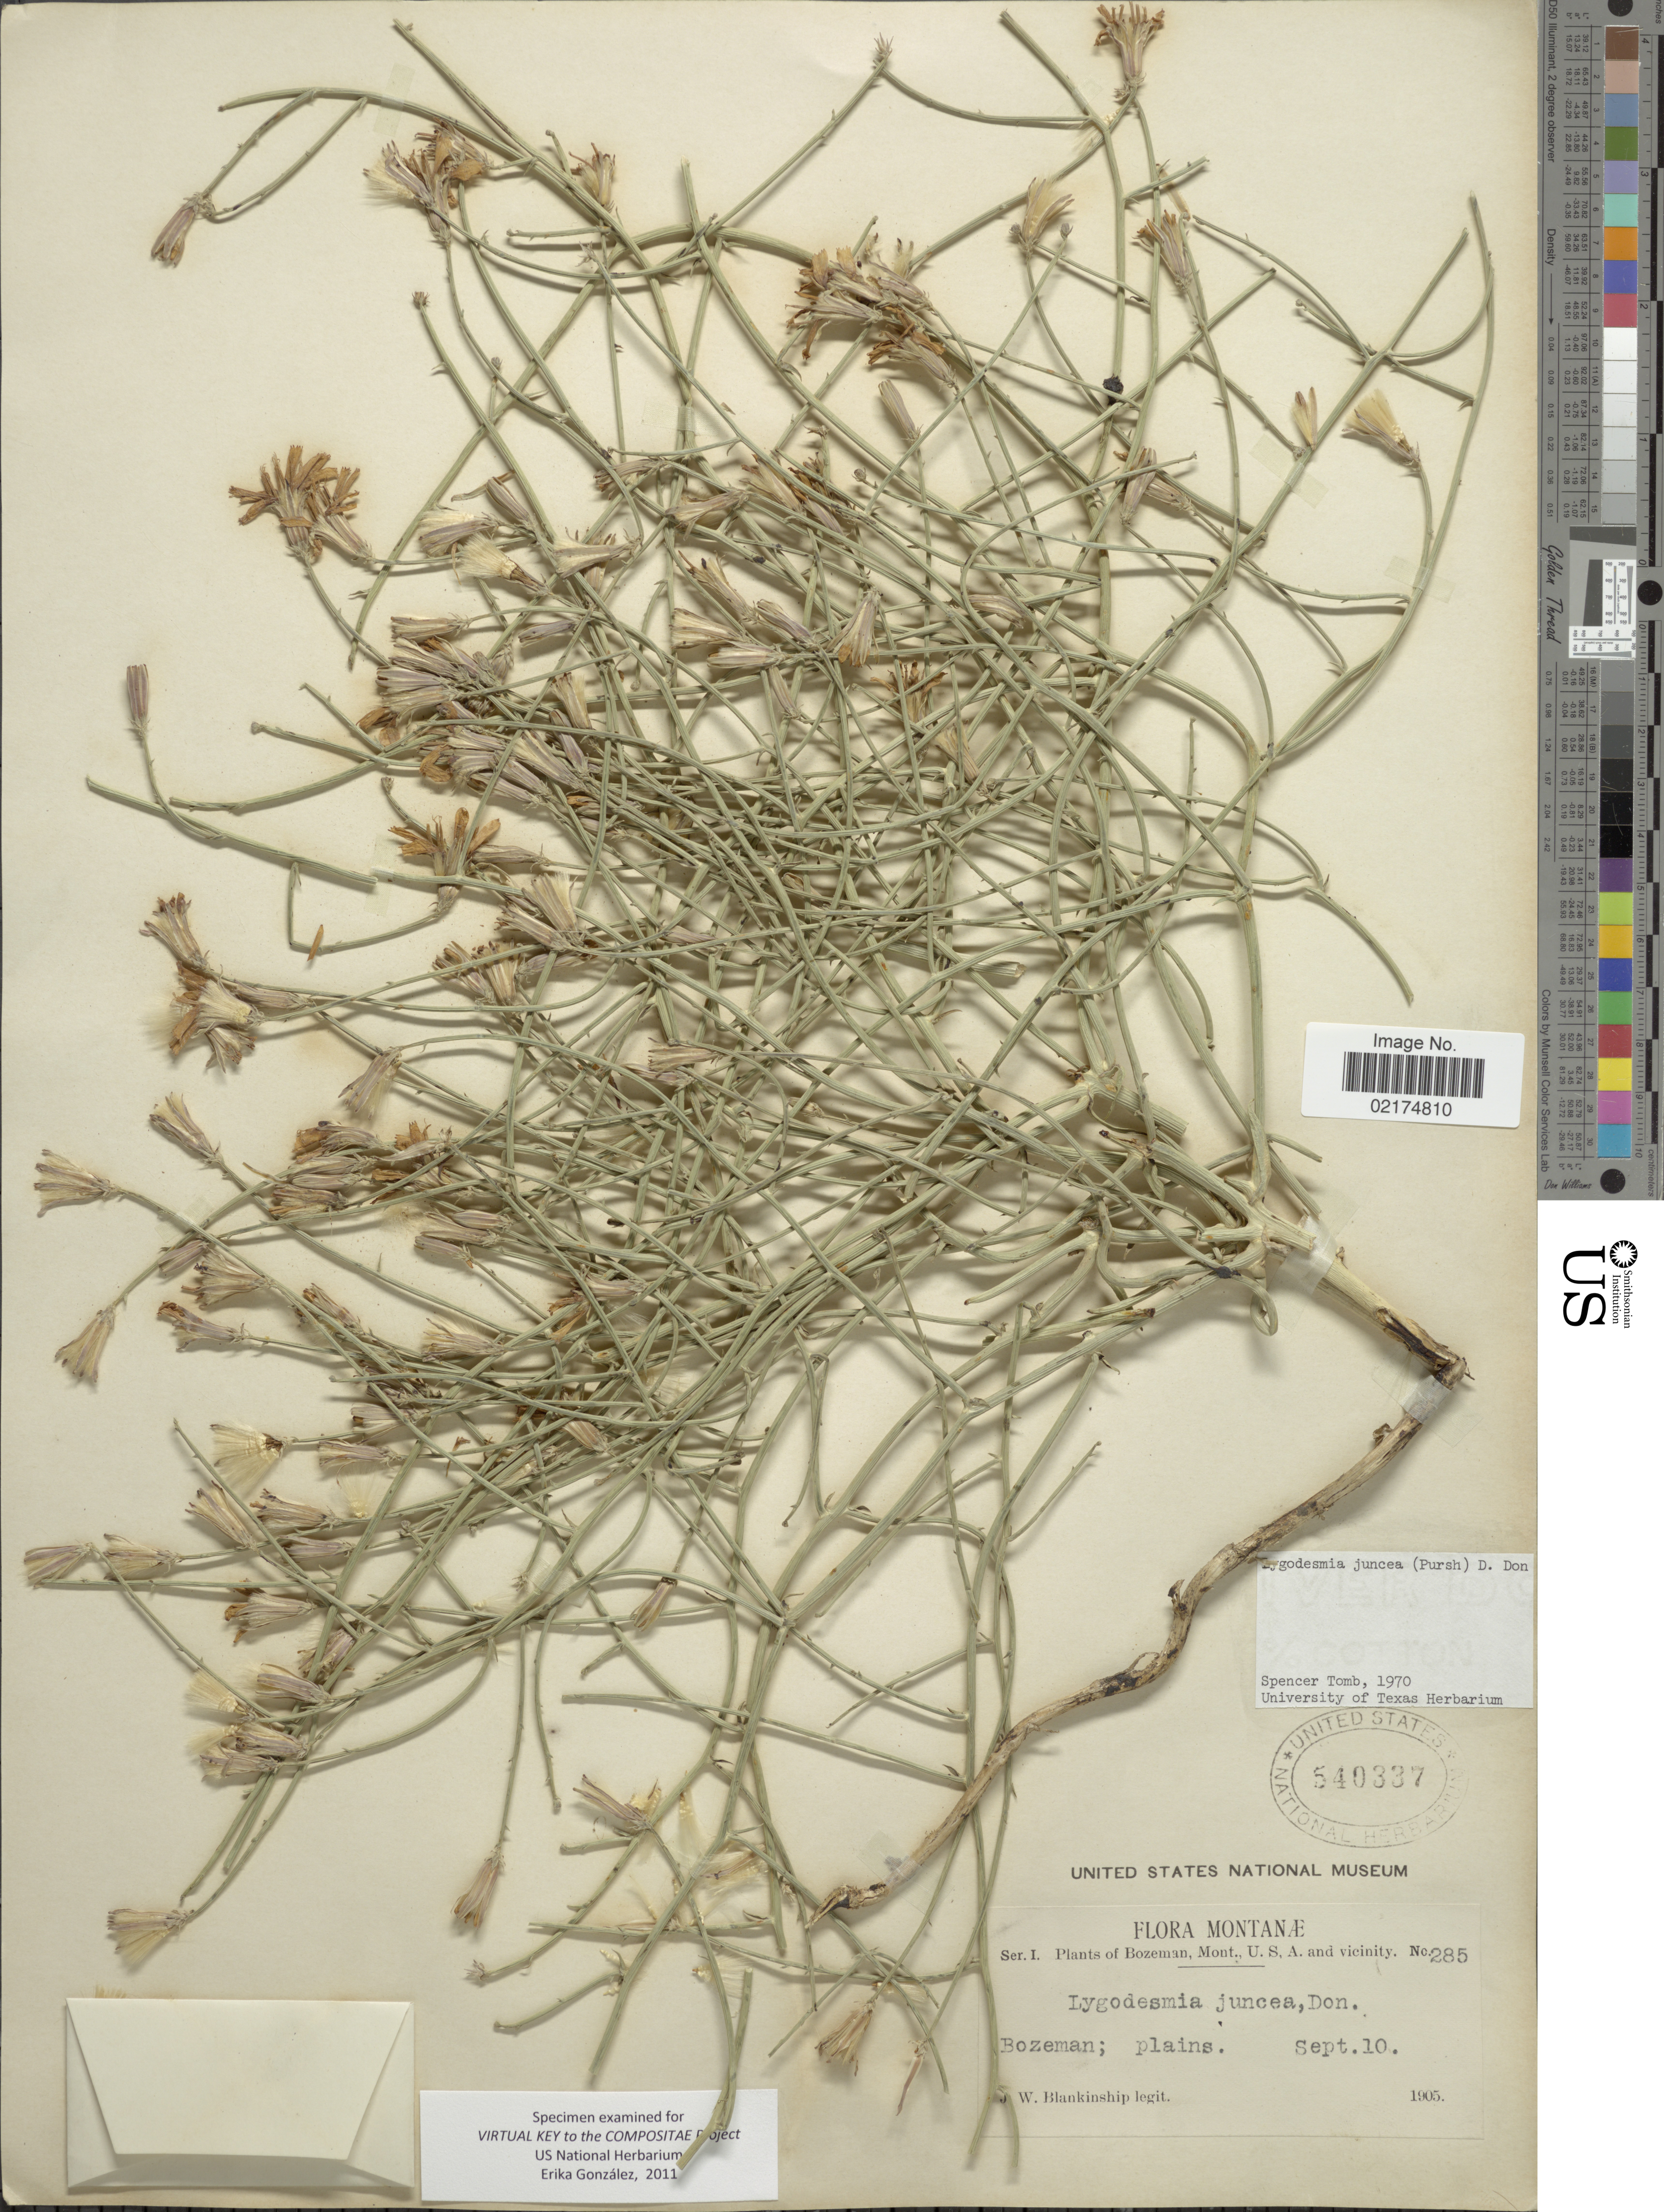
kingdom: Plantae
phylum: Tracheophyta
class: Magnoliopsida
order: Asterales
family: Asteraceae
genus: Lygodesmia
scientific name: Lygodesmia juncea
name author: D. Don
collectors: J. W. Blankinship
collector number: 285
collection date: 1905-09-10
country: United States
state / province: Montana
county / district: Gallatin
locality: Bozeman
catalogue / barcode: US 540337